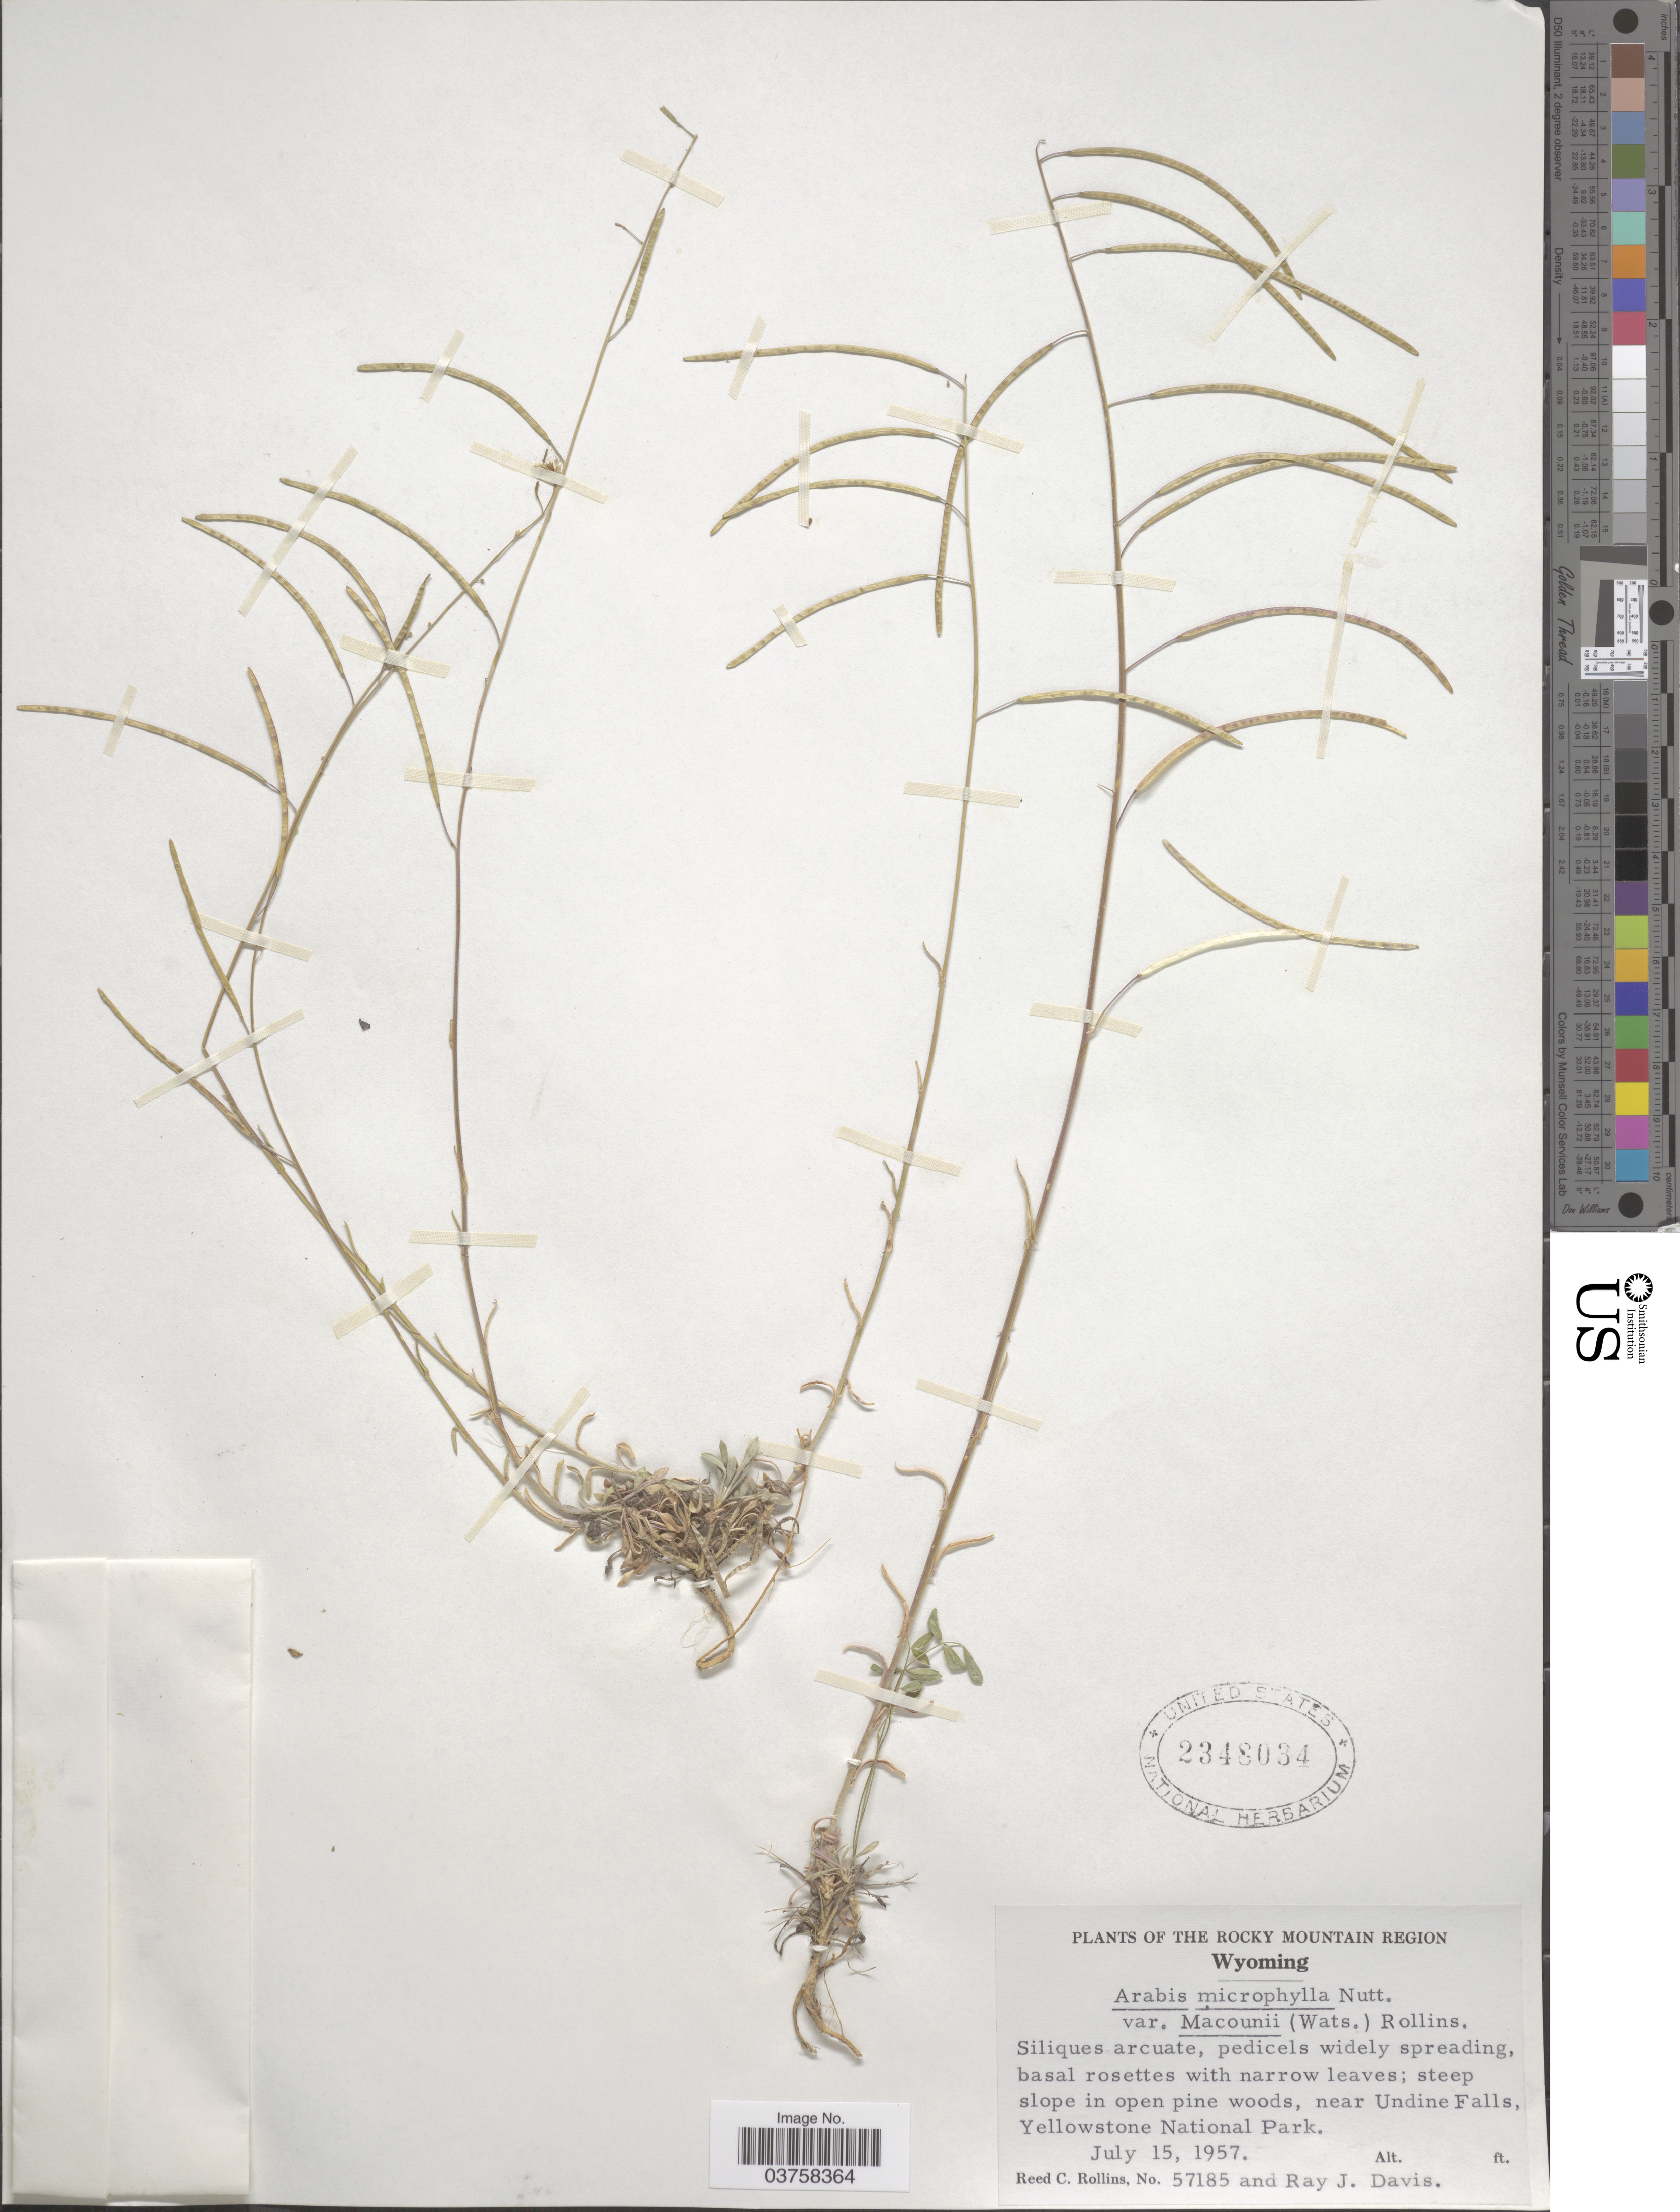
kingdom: Plantae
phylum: Tracheophyta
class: Magnoliopsida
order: Brassicales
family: Brassicaceae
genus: Arabis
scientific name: Arabis microphylla var. macounii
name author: (S. Watson) Rollins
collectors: R. C. Rollins & R. Davis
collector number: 57185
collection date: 1957-07-15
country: United States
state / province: Wyoming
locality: The Rocky Mountain Region. Steep slope in open pine woods, near Undine Falls, Yellowstone National Park.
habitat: steep slope in open pine woods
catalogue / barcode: US 2348034